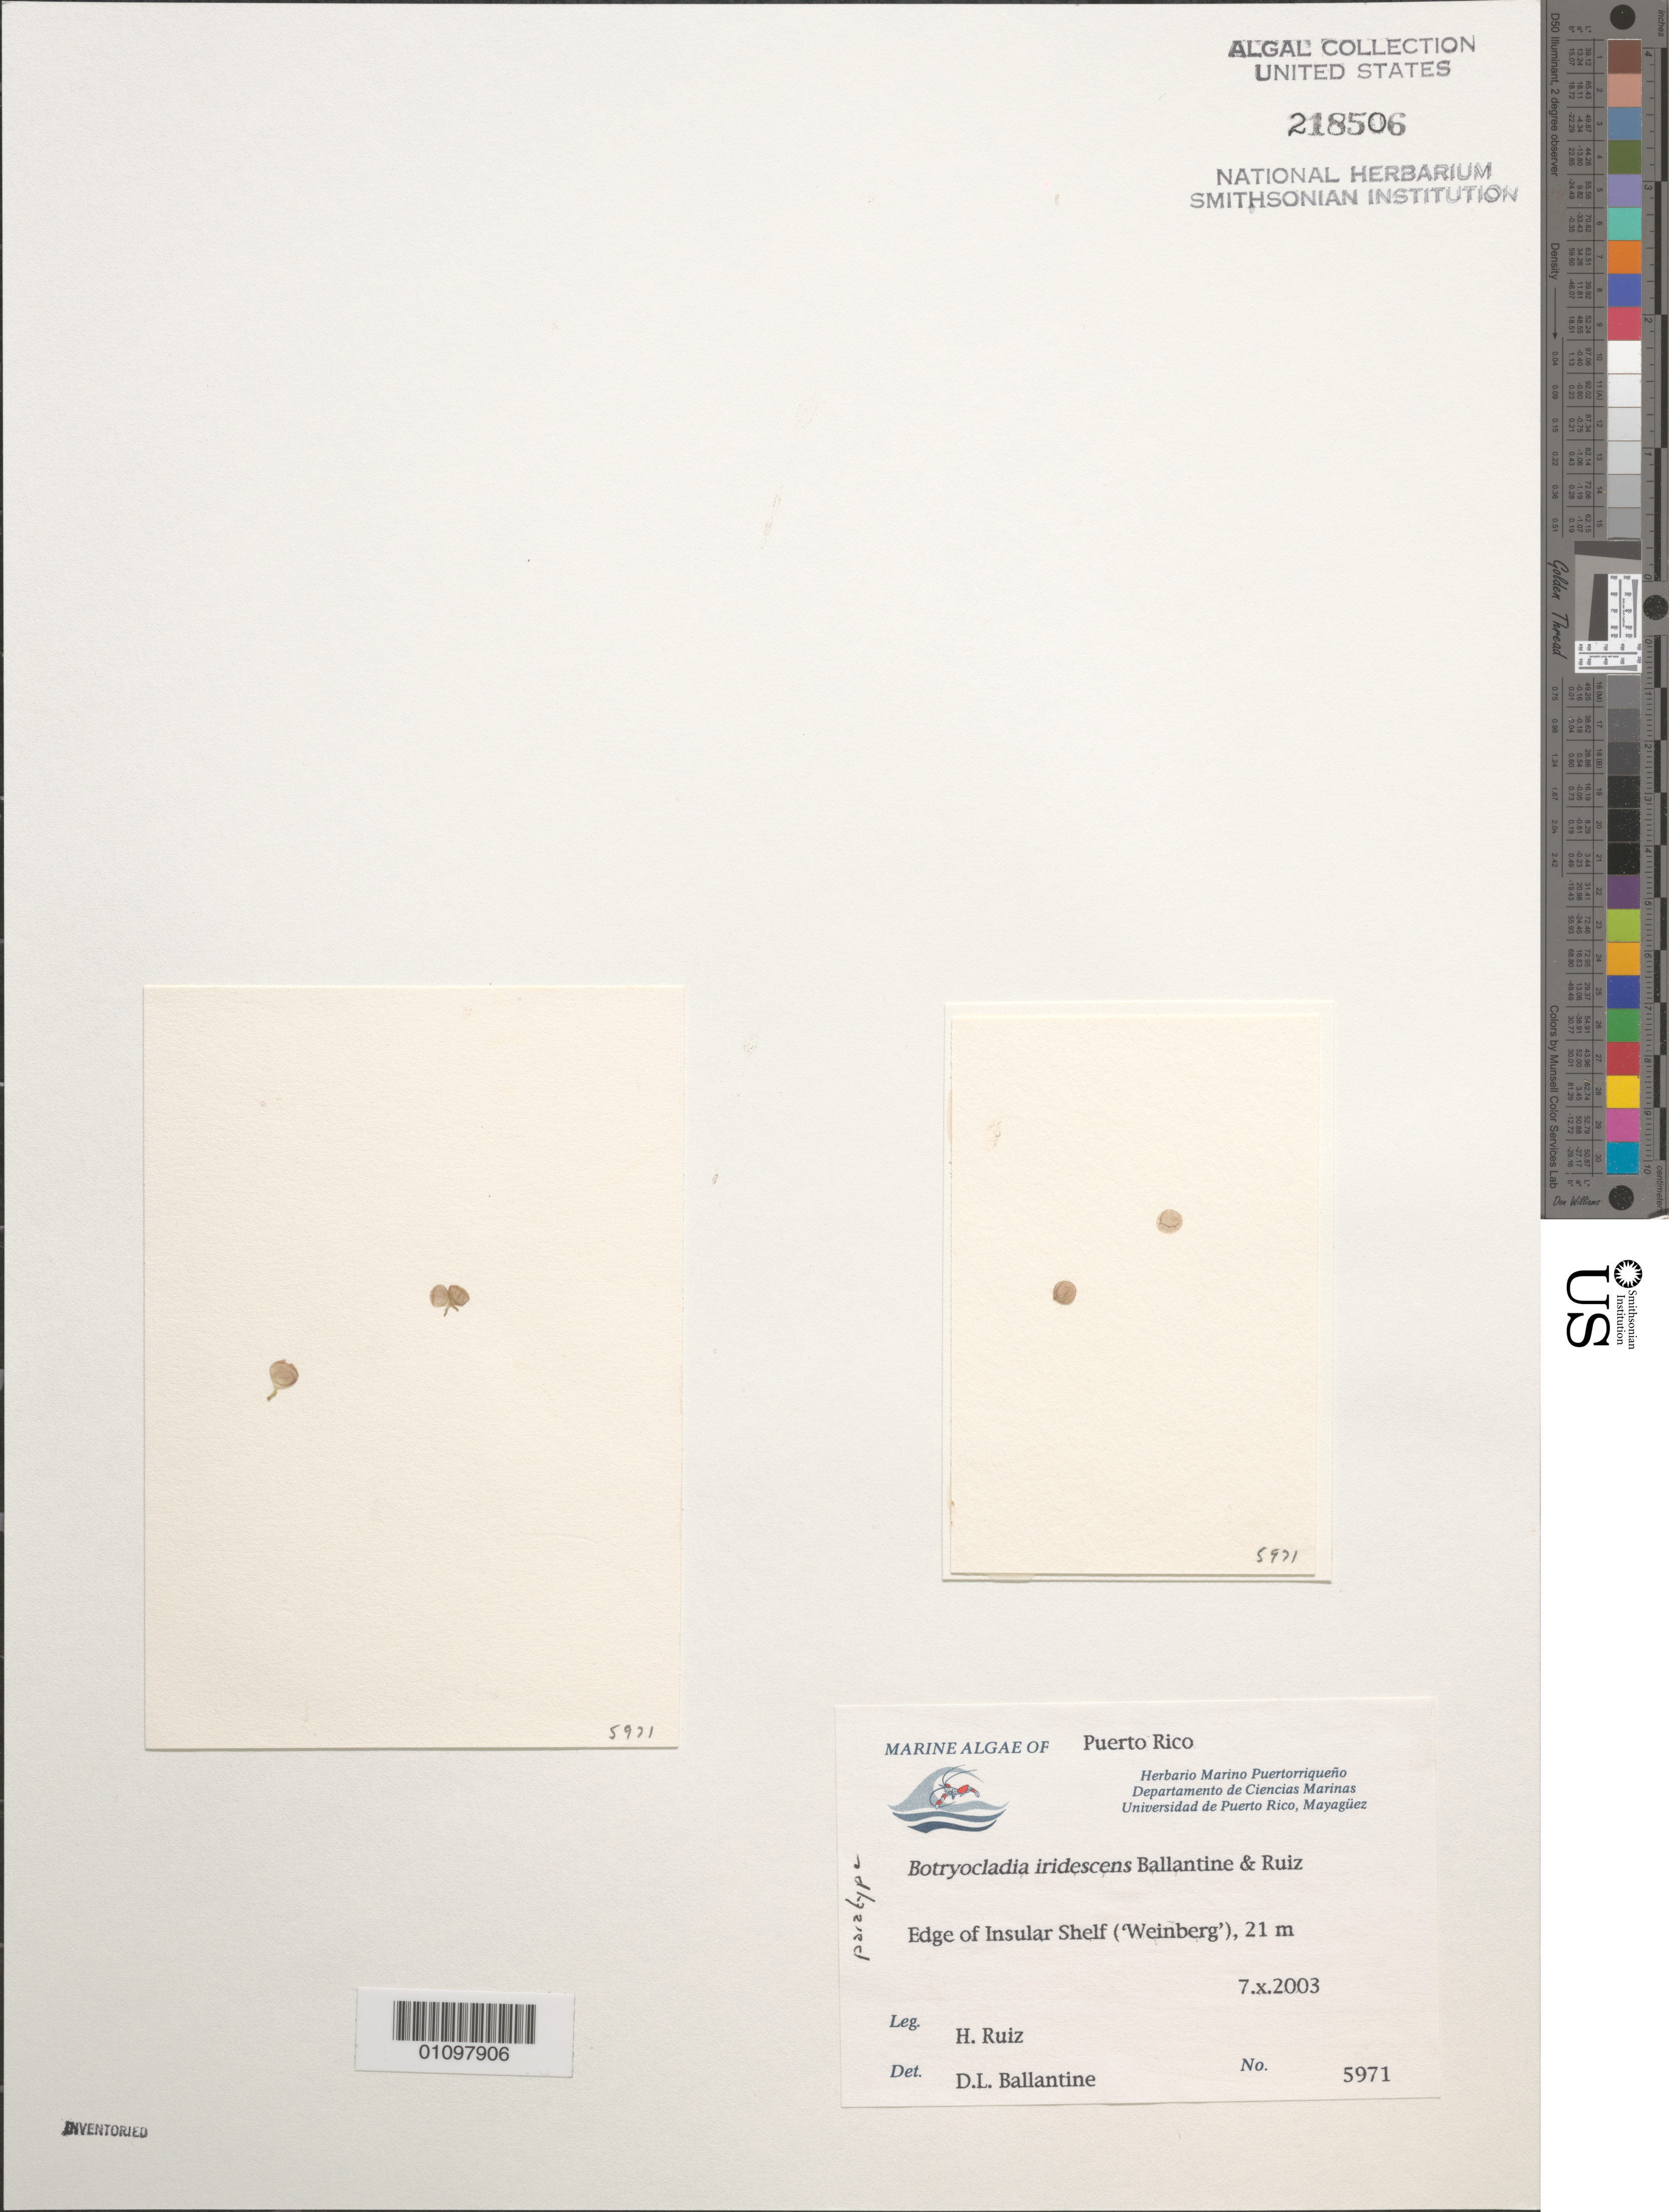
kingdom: Plantae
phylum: Rhodophyta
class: Florideophyceae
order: Rhodymeniales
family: Rhodymeniaceae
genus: Botryocladia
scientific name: Botryocladia iridescens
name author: D.L. Ballant. & H.Ruiz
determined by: Ballantine, D. L.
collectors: H. Ruiz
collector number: DLB 5971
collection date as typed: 07 Oct 2003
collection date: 2003-10-07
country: Puerto Rico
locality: Edge of insular shelf ("Weinberg")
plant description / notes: Paratype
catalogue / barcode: US 218506